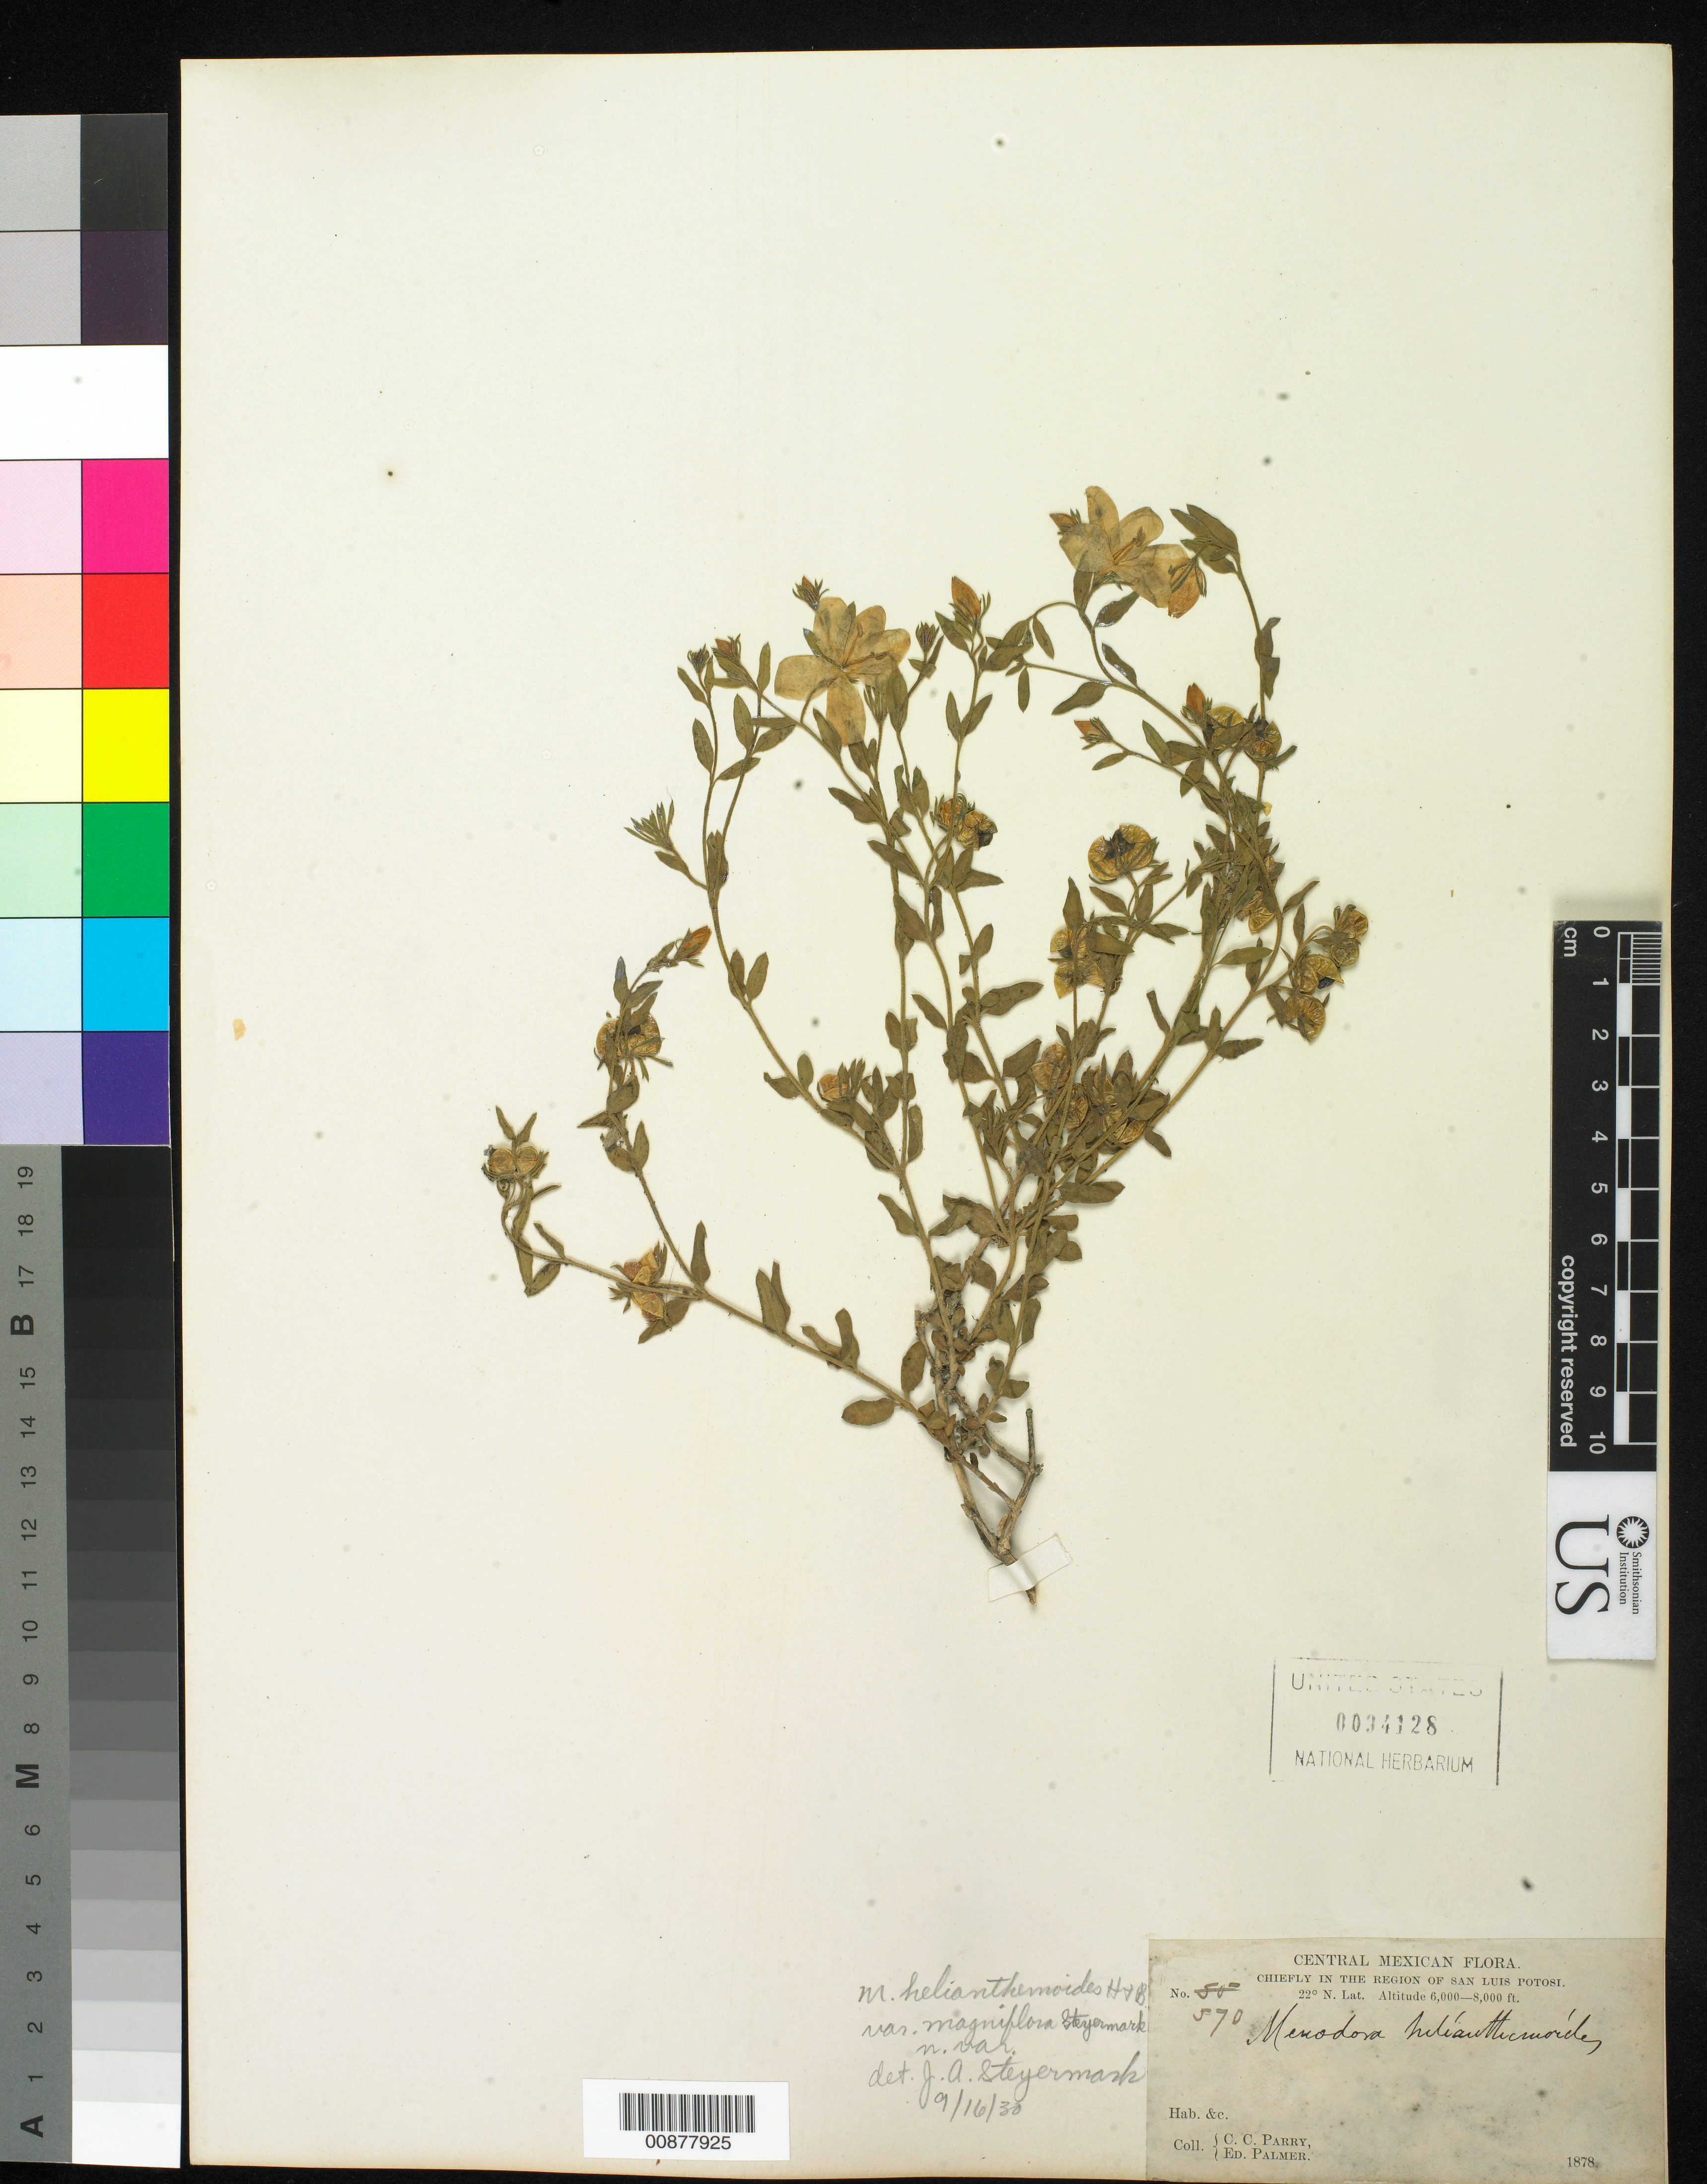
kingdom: Plantae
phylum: Tracheophyta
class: Magnoliopsida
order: Lamiales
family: Oleaceae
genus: Menodora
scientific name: Menodora helianthemoides var. magniflora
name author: Bonpl.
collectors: C. C. Parry & E. Palmer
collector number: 570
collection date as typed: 1878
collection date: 1878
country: Mexico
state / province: San Luis Potosí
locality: Chiefly in the region of San Luis Potosí.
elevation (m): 1829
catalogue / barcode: US 94128